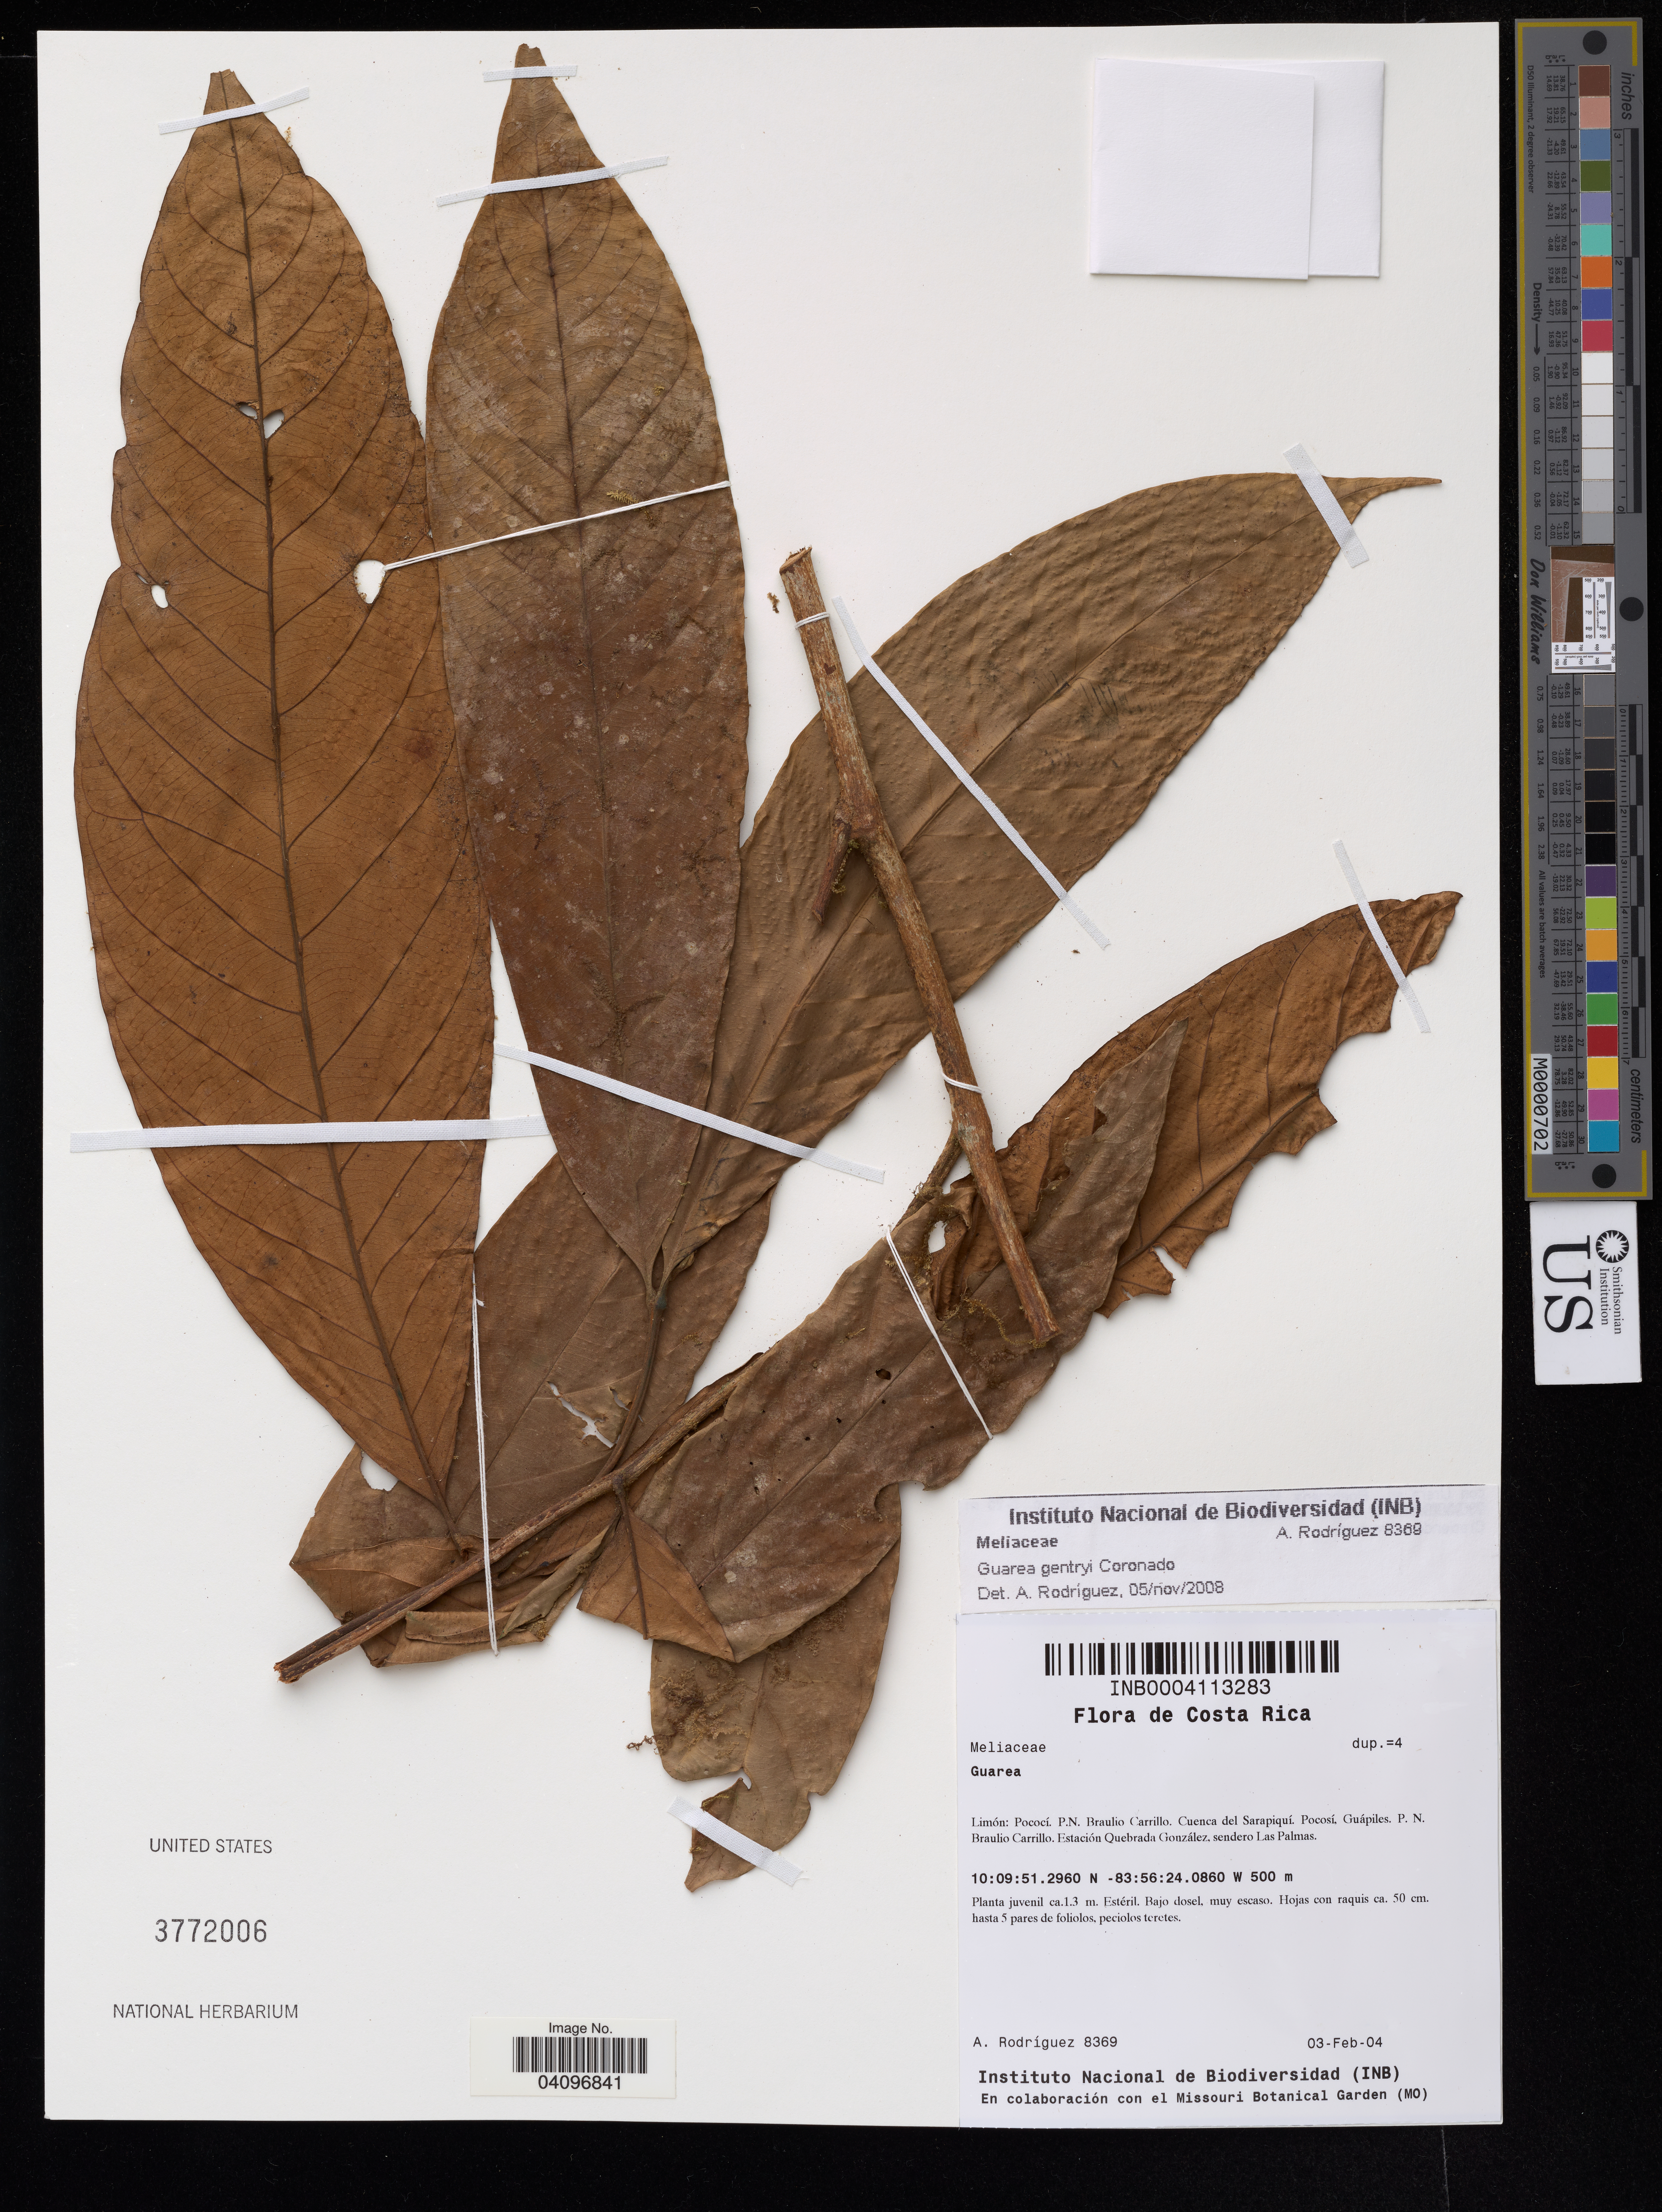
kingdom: Plantae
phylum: Tracheophyta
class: Magnoliopsida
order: Sapindales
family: Meliaceae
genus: Guarea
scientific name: Guarea gentryi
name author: Coronado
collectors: A. Rodríguez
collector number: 8369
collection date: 2004-02-03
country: Costa Rica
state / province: Limón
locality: Pococí, P.N. Braulio Carrillo, Cuenca del Sarapiquí, Pocosí, Guápiles, P.N. Braulio Carrillo, Estación Quebrada González, sendero Las Palmas.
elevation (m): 500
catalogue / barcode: US 3772006